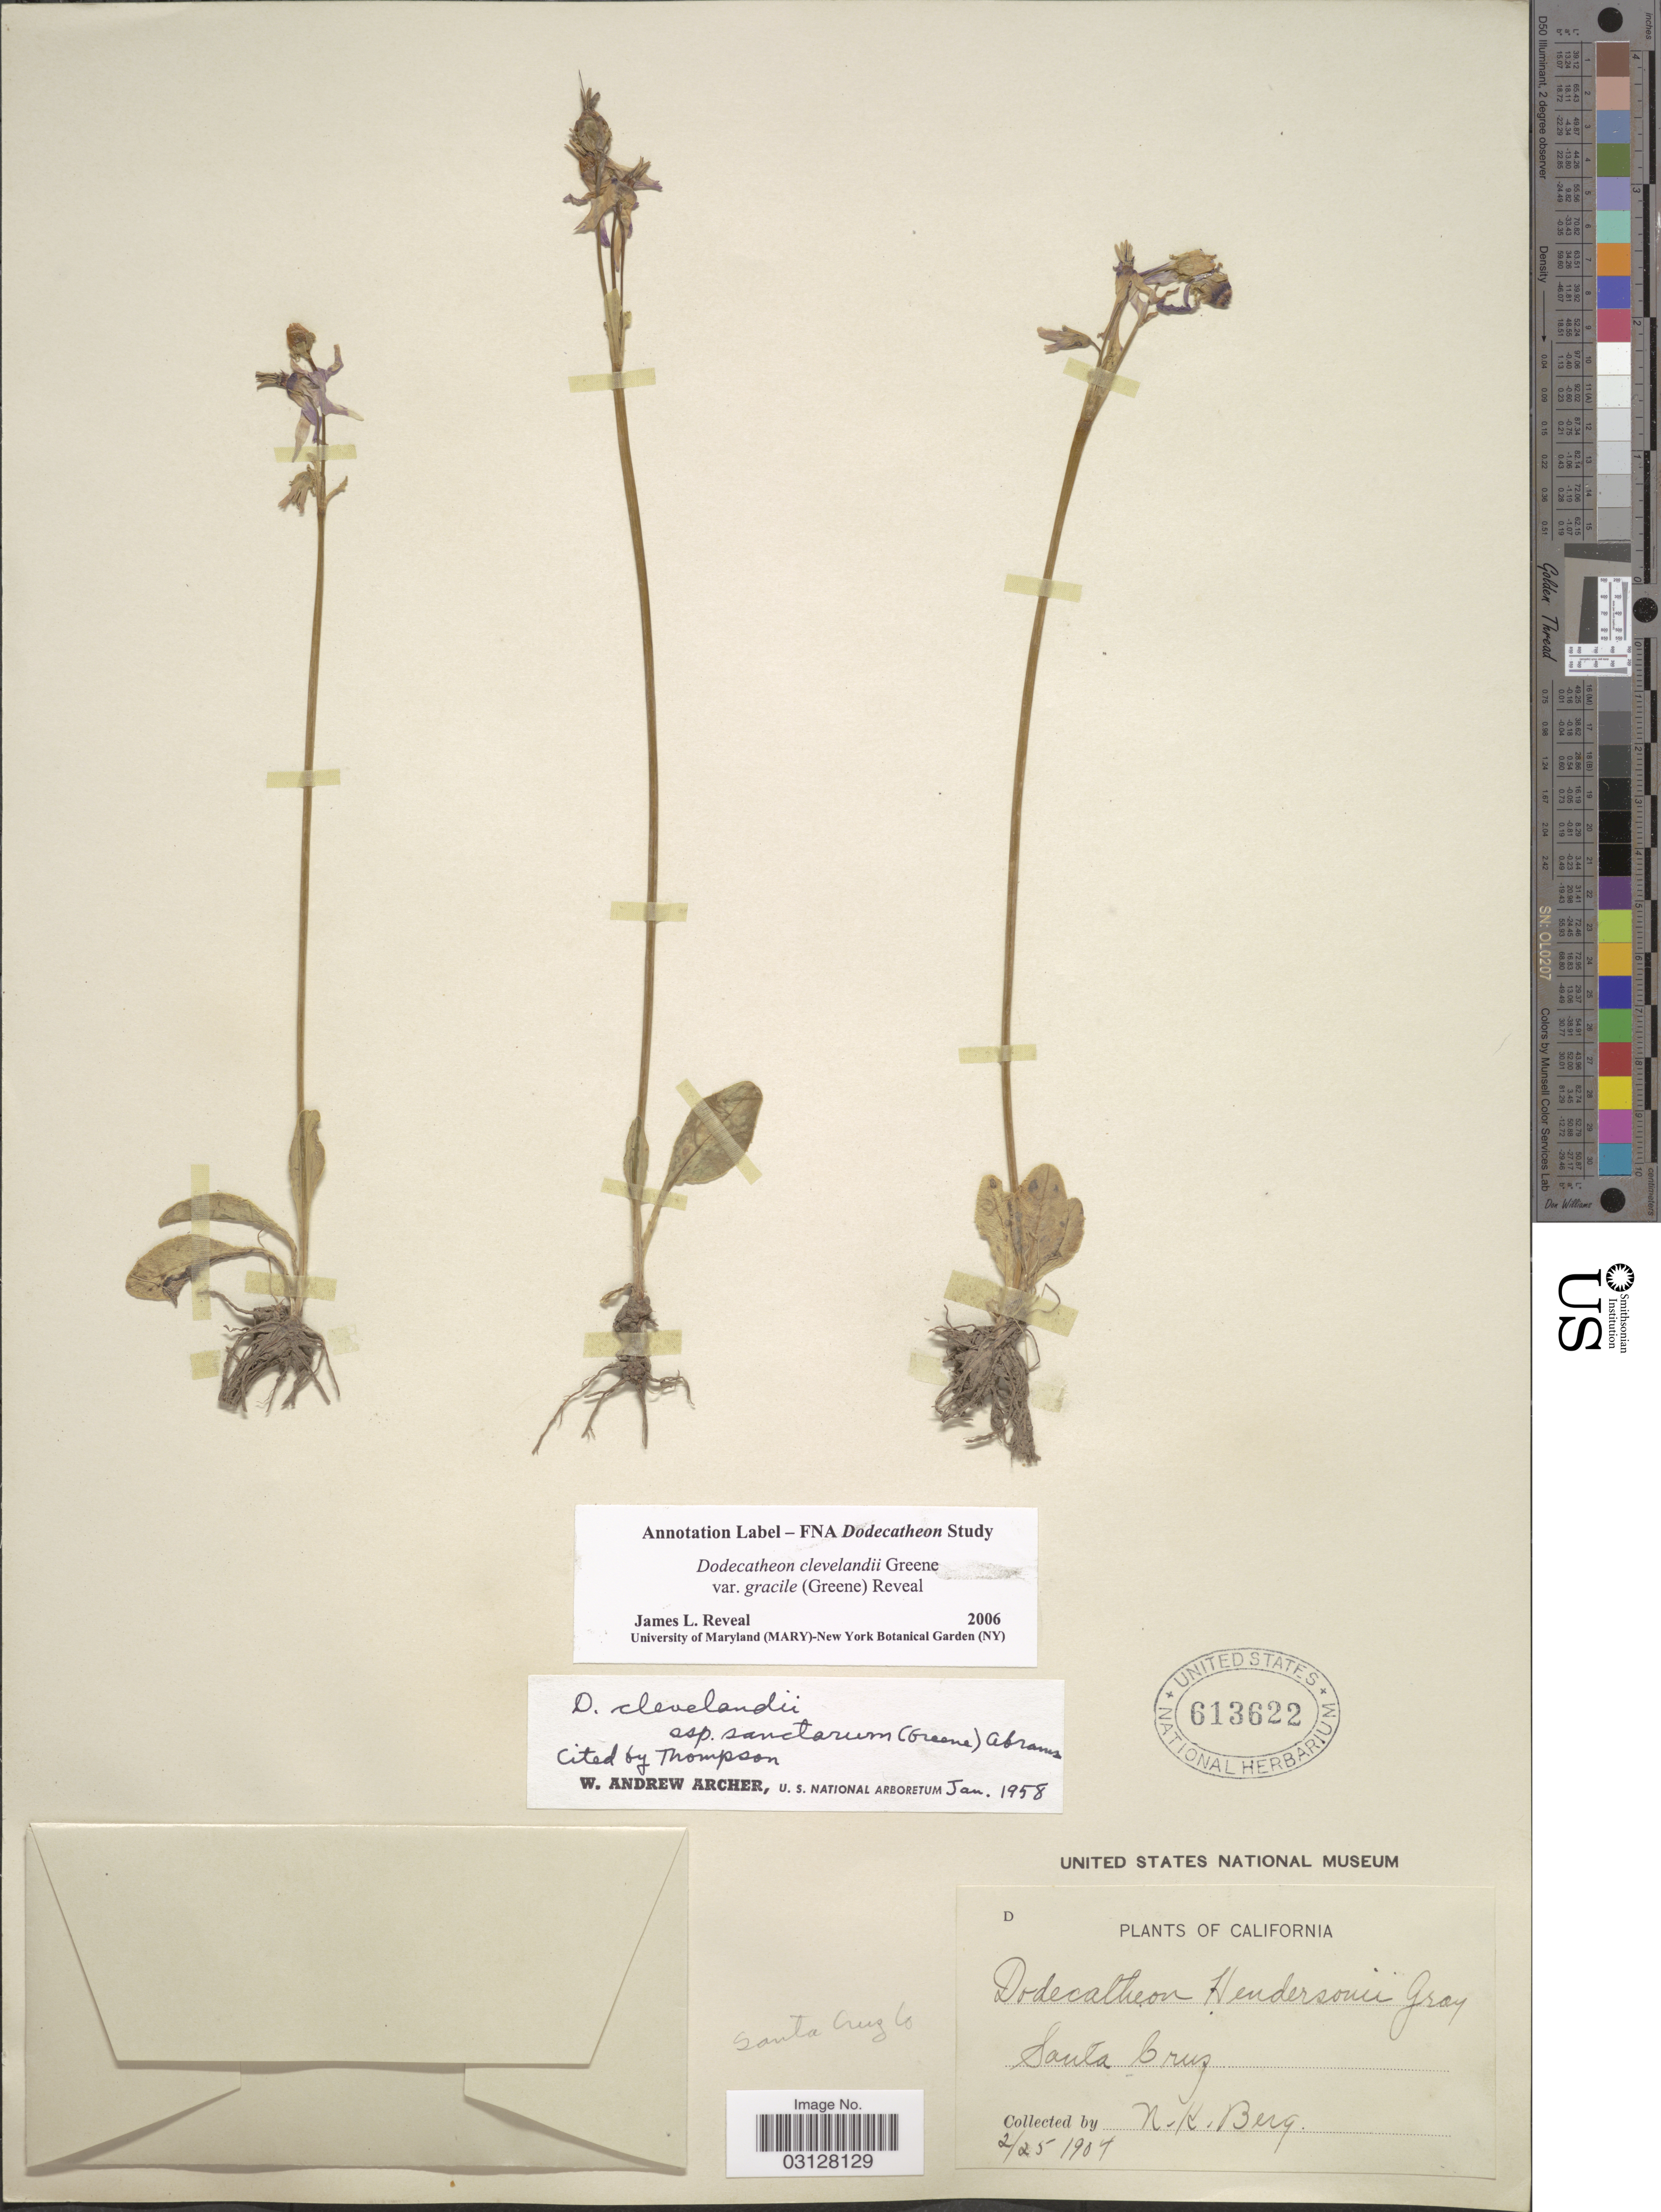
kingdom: Plantae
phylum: Tracheophyta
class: Magnoliopsida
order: Ericales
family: Primulaceae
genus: Dodecatheon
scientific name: Dodecatheon clevelandii var. gracile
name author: (Greene) Reveal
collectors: N. Berg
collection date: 1904-02-25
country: United States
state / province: California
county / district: Santa Cruz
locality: Santa Cruz. Santa Cruz Co.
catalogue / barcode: US 613622